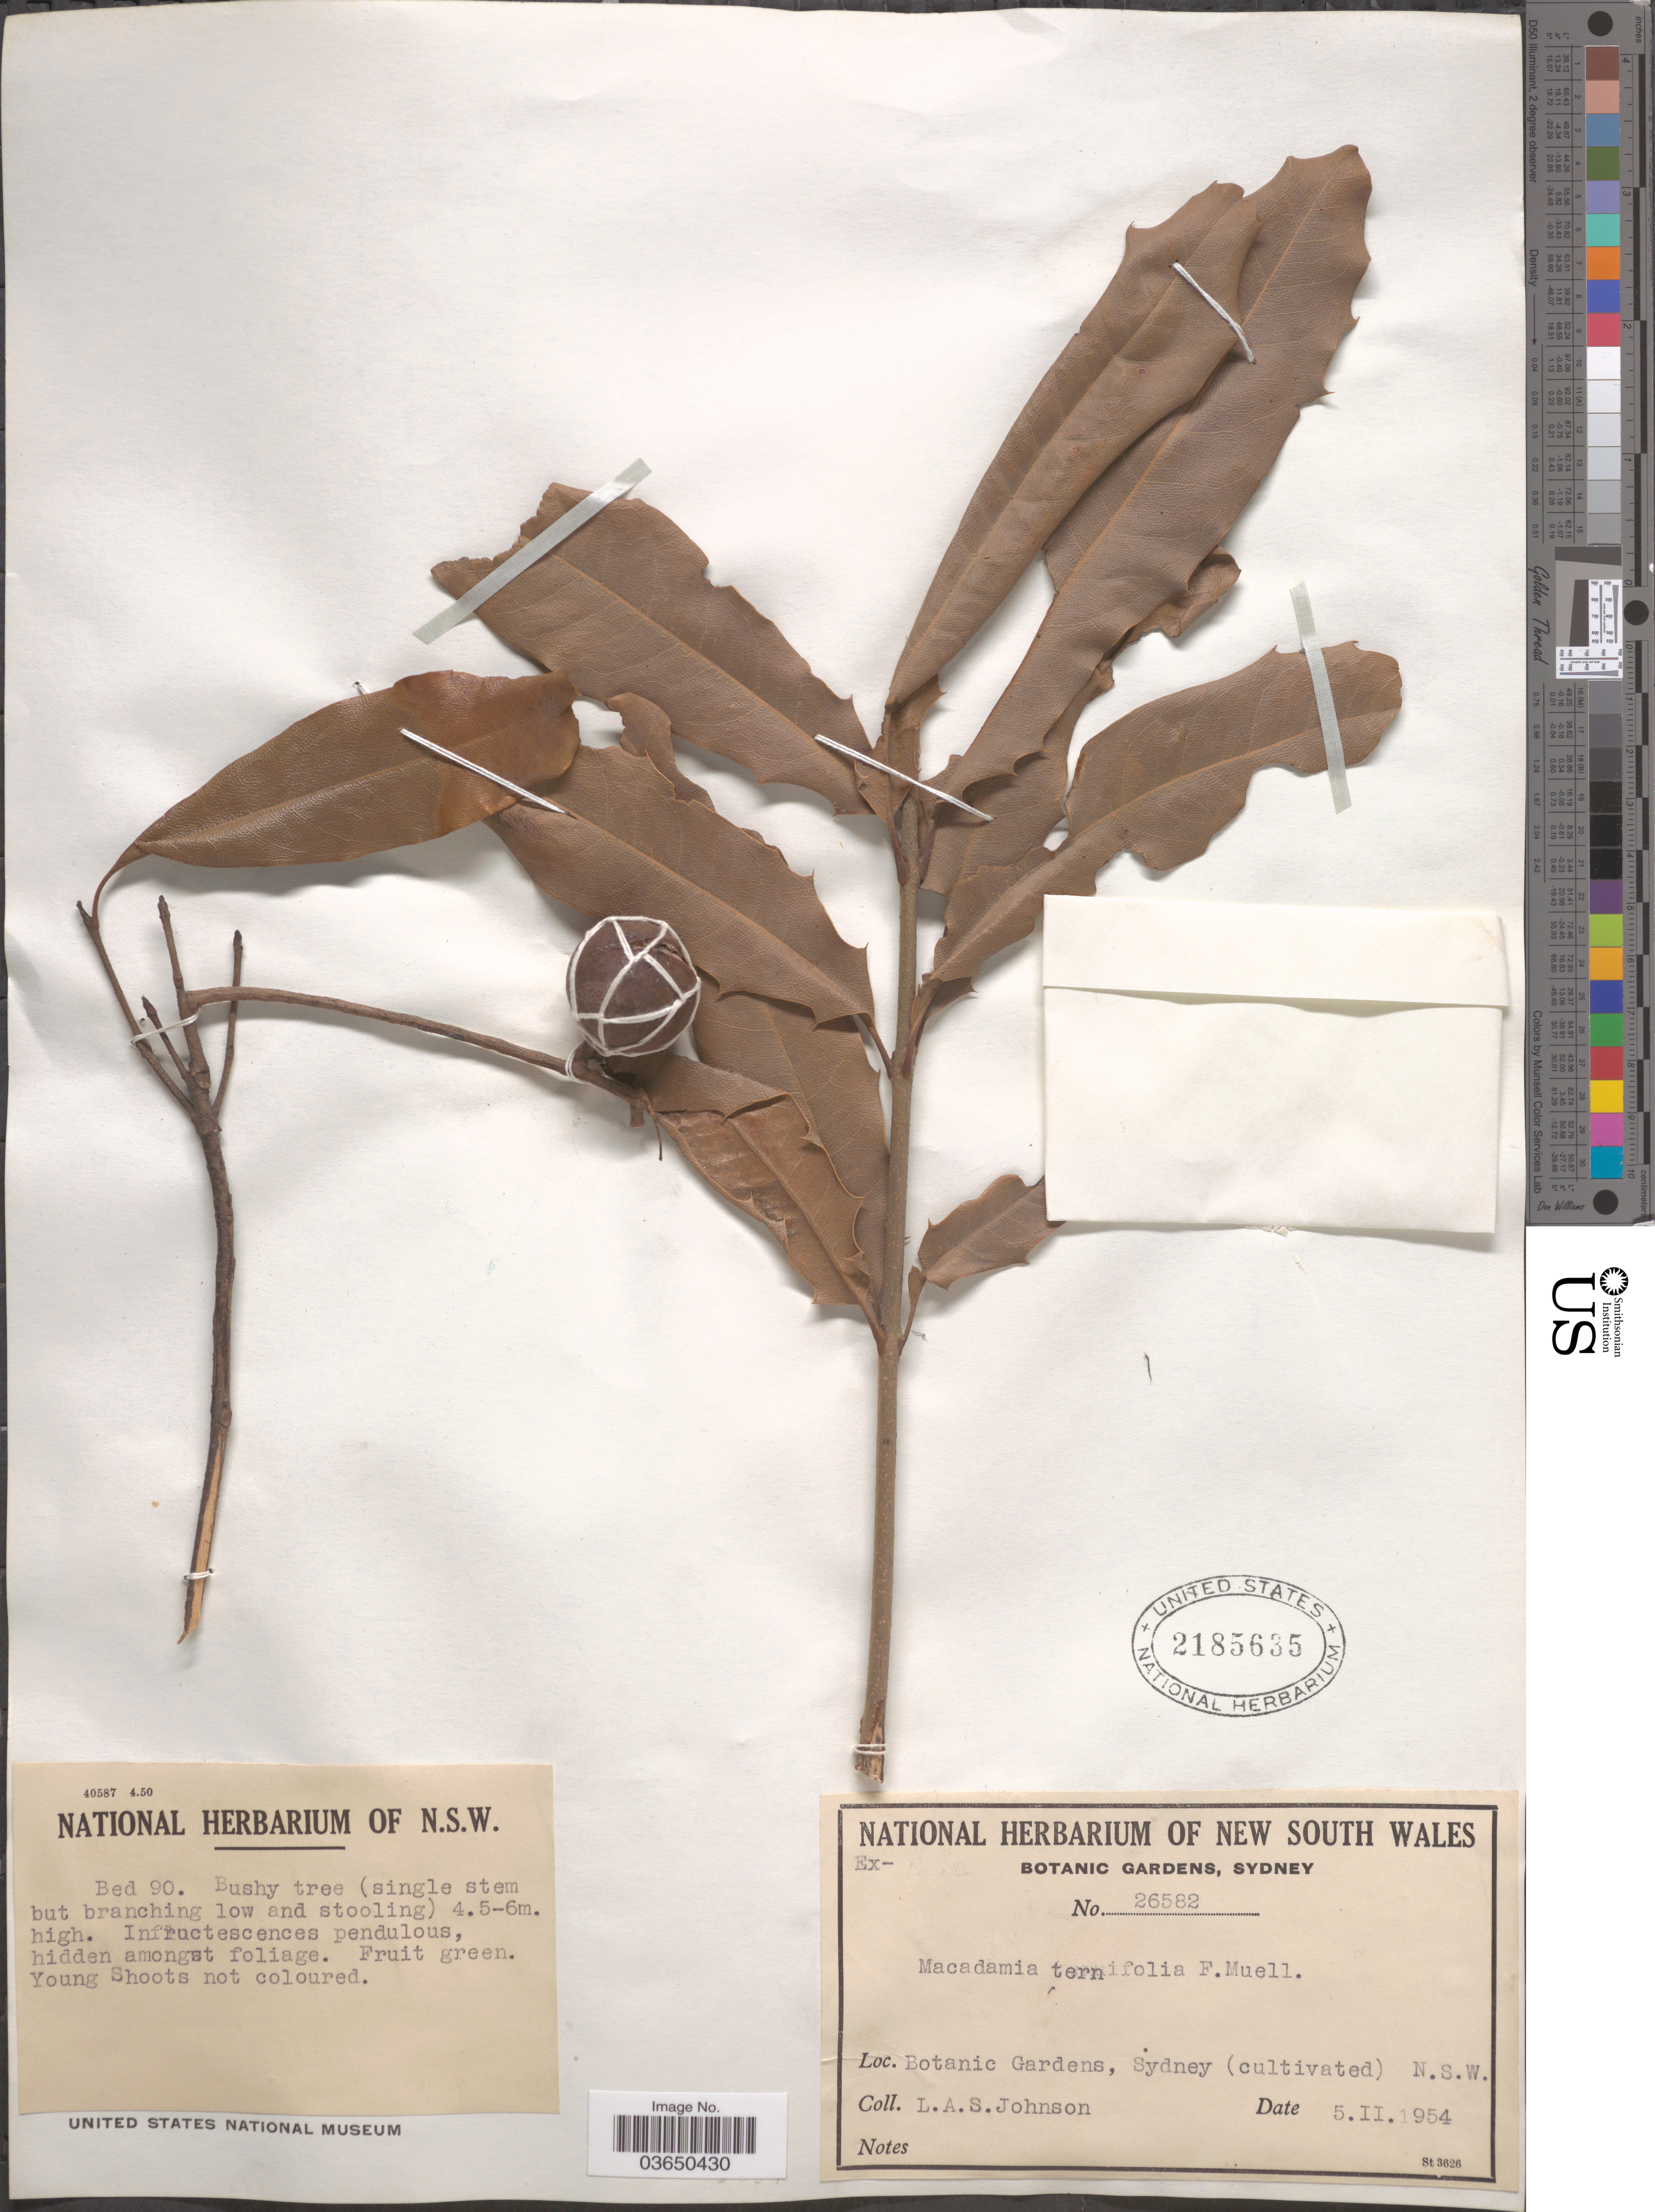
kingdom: Plantae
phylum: Tracheophyta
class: Magnoliopsida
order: Proteales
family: Proteaceae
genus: Macadamia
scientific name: Macadamia ternifolia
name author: F. Muell.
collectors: L. A. S. Johnson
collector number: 26582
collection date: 1954-02-05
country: Australia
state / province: New South Wales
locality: Botanic Gardens, Sydney.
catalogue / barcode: US 2185635